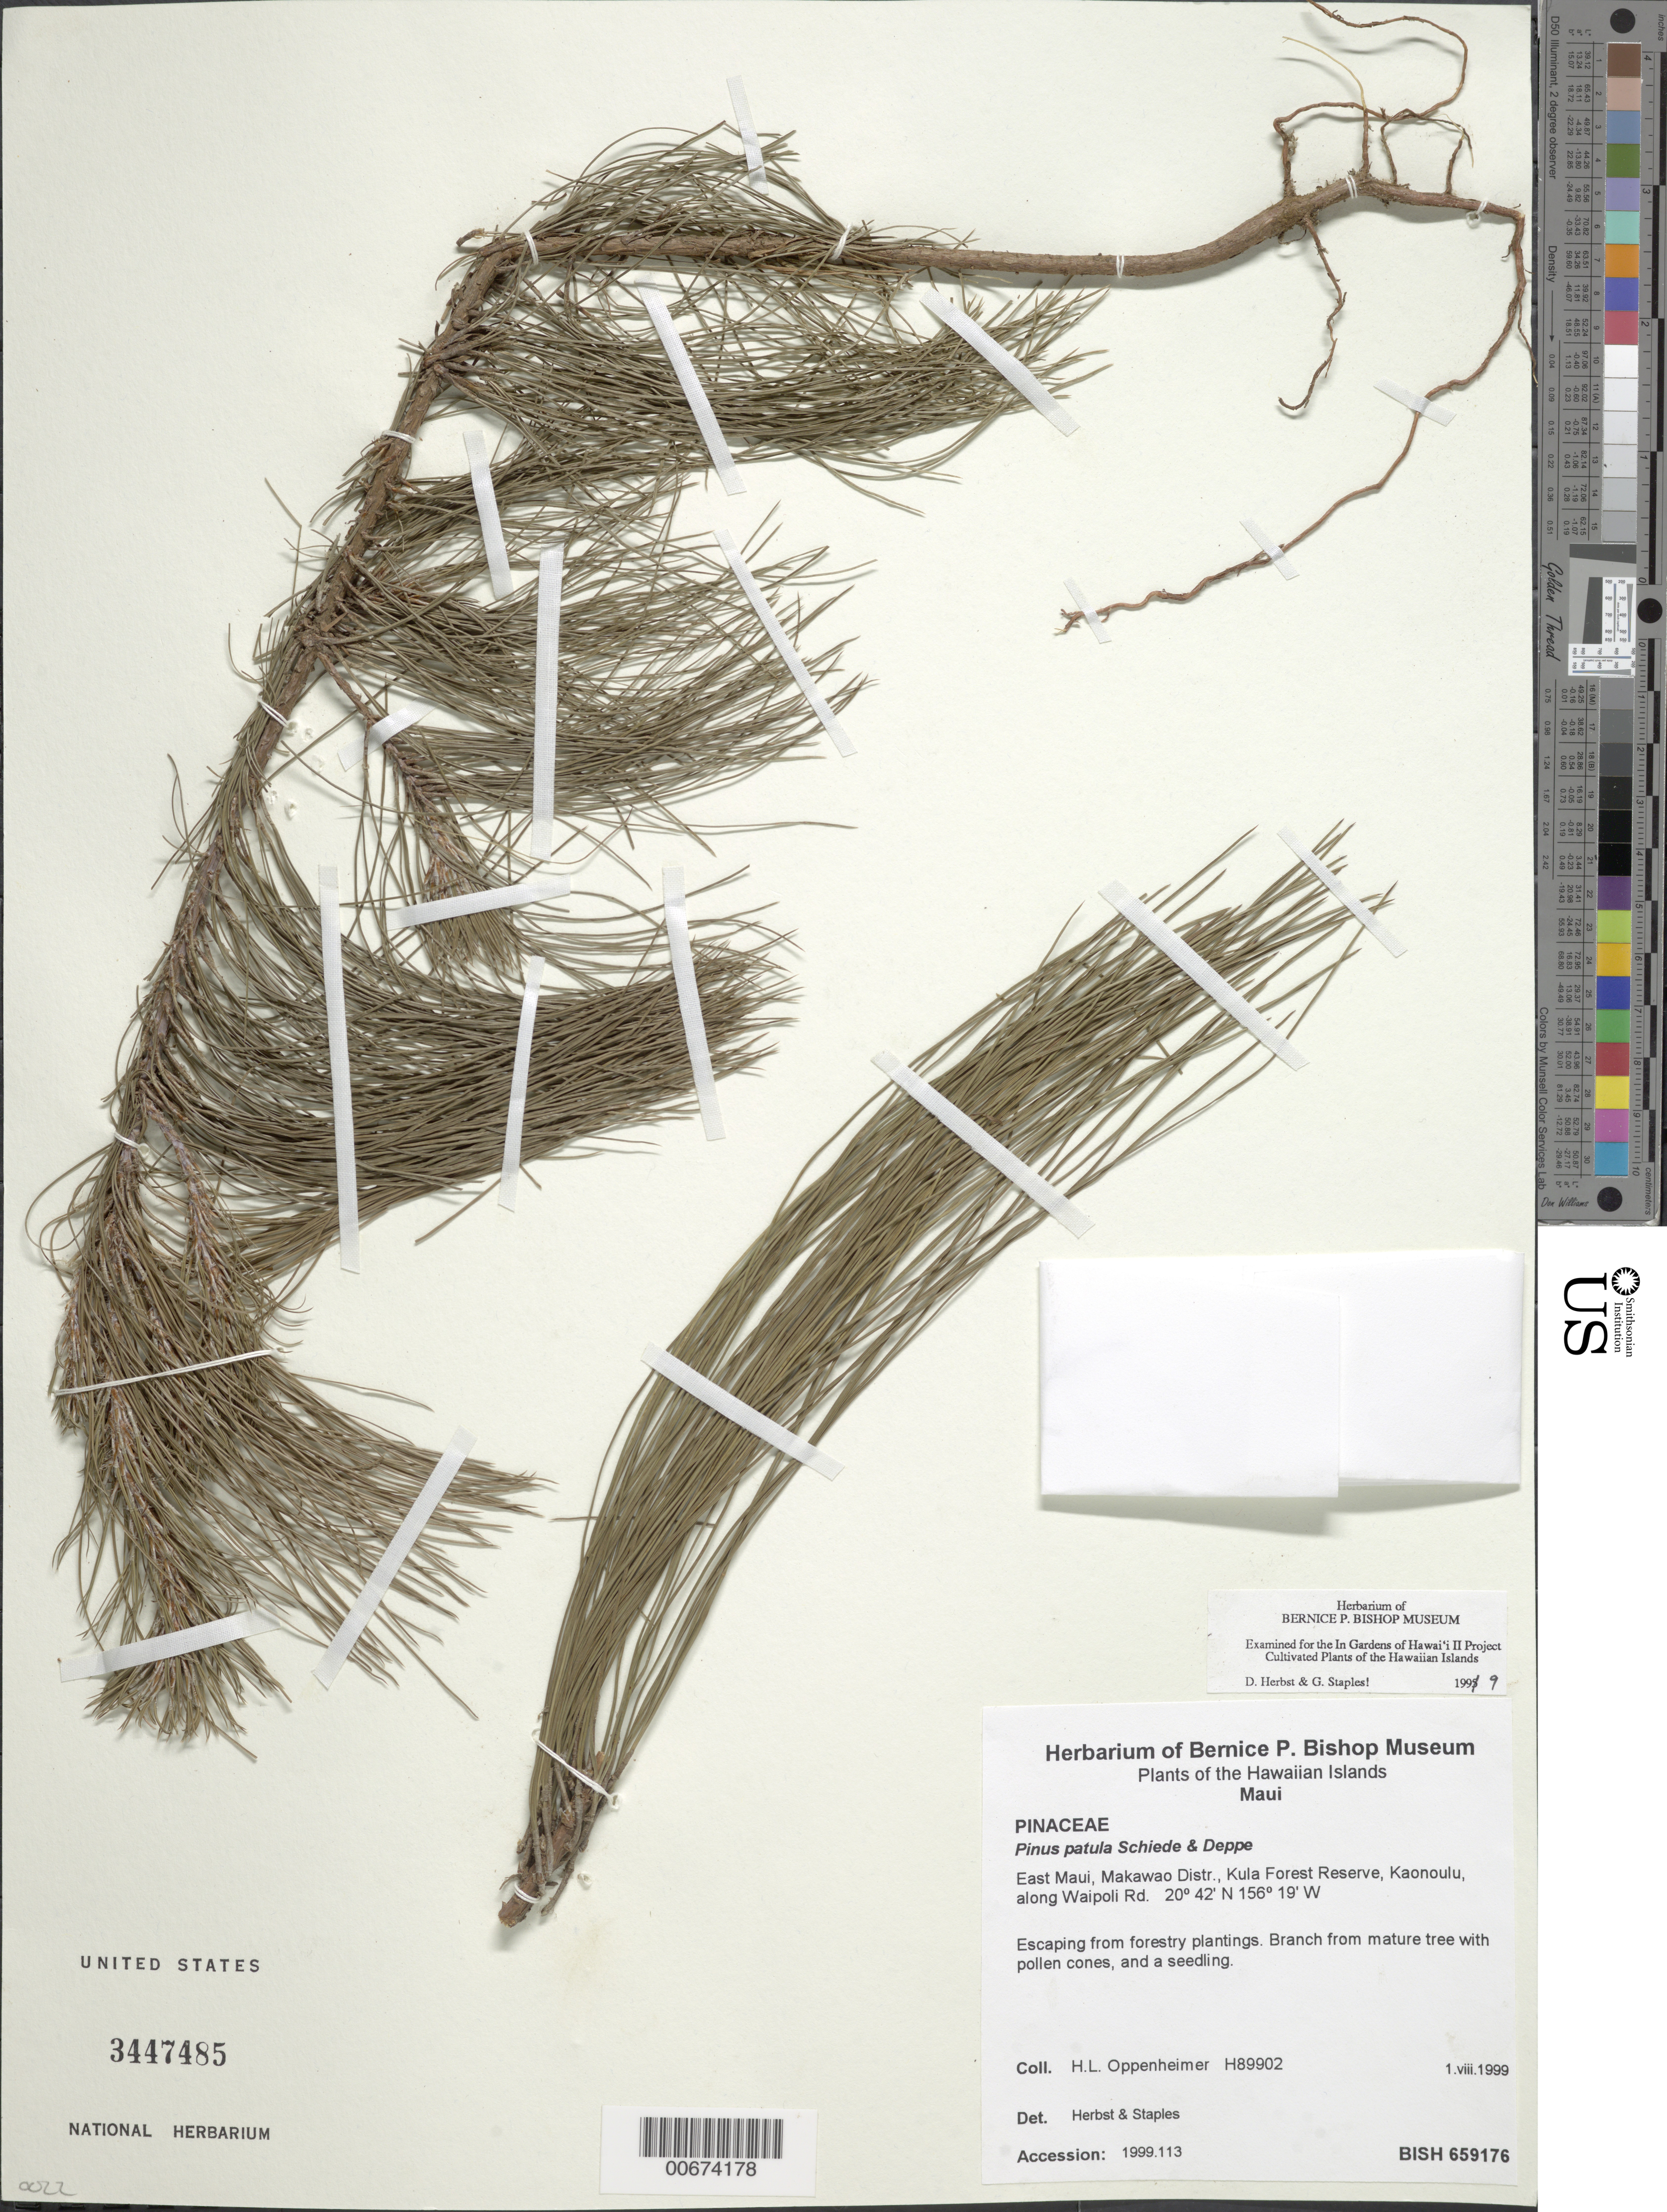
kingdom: Plantae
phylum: Tracheophyta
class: Pinopsida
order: Pinales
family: Pinaceae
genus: Pinus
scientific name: Pinus patula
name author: Schltdl. & Cham.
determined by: Staples, G. W.; Herbst, D. R.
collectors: H. L. Oppenheimer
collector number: H89902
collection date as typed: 1 Aug 1999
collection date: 1999-08-01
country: United States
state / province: Hawaii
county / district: Maui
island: Maui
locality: E Maui, Makawao Distr., Kula Forest Reserve, Kaonoulu, along Waipoli Rd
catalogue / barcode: US 3447485